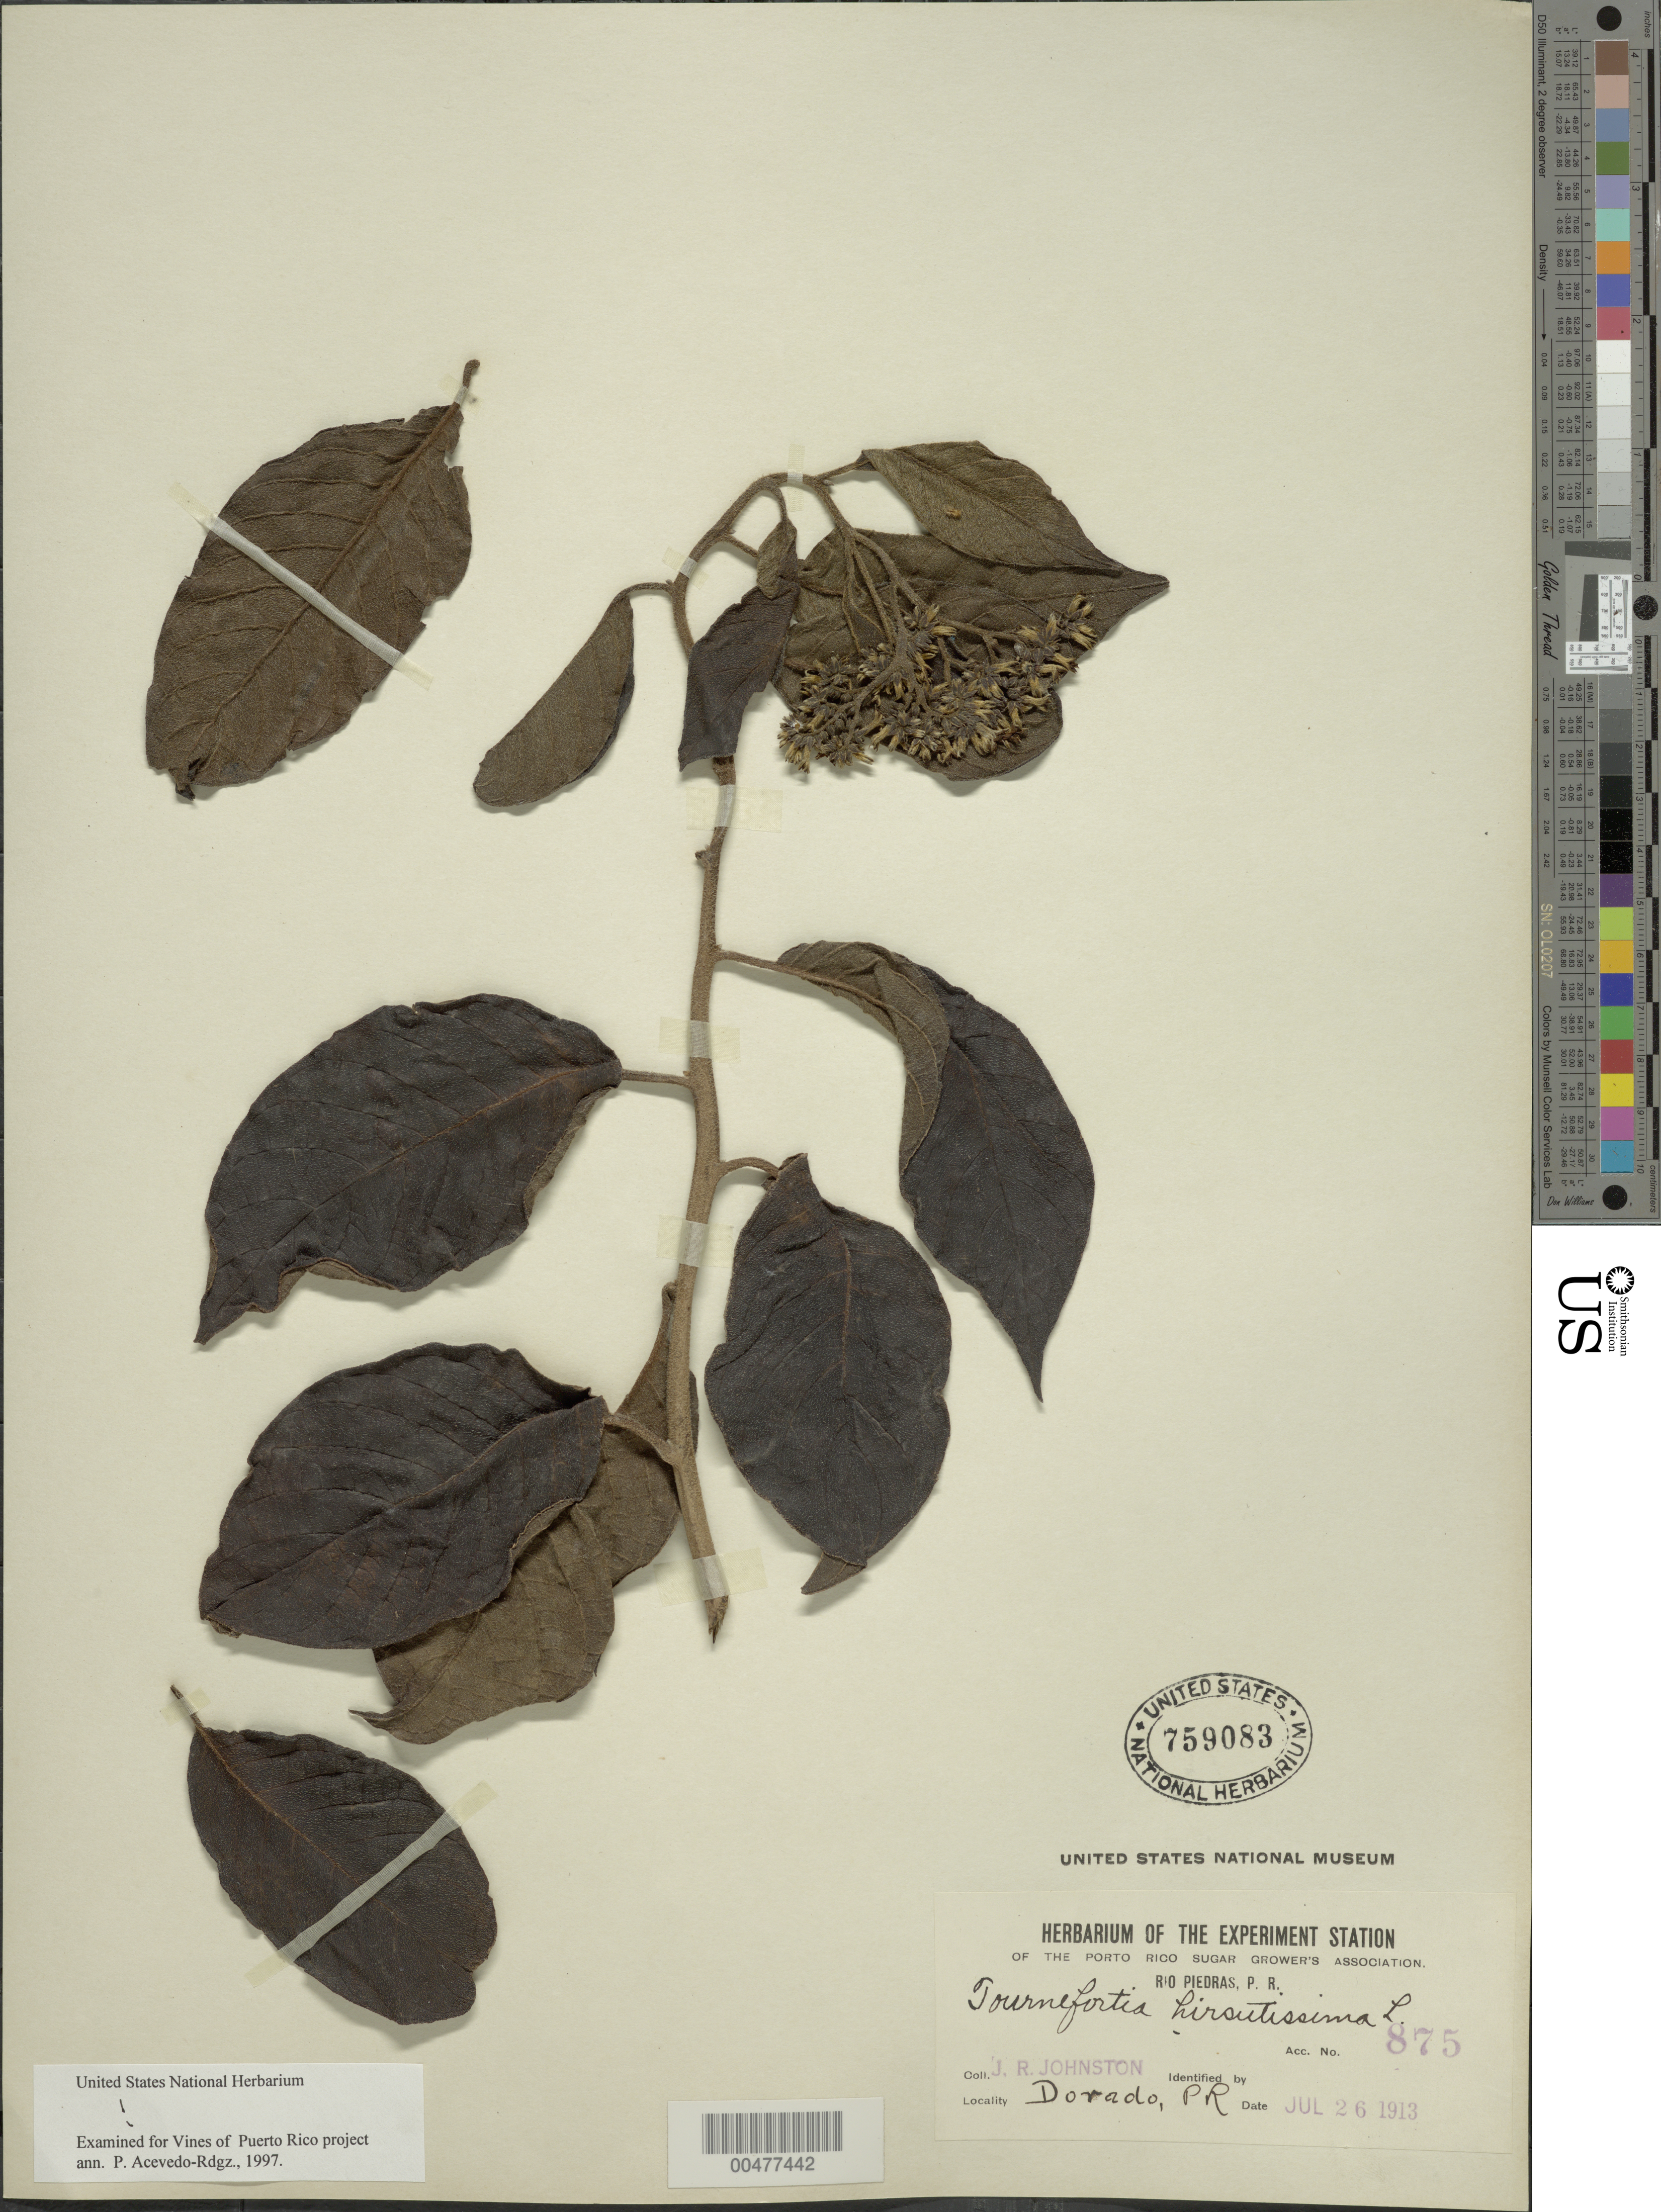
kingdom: Plantae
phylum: Tracheophyta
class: Magnoliopsida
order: Boraginales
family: Heliotropiaceae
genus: Tournefortia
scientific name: Tournefortia hirsutissima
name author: L.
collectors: J. Johnston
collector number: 875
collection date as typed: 26 Jul 1913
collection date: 1913-07-26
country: Puerto Rico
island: Greater Antilles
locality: Dorado.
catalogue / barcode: US 759083